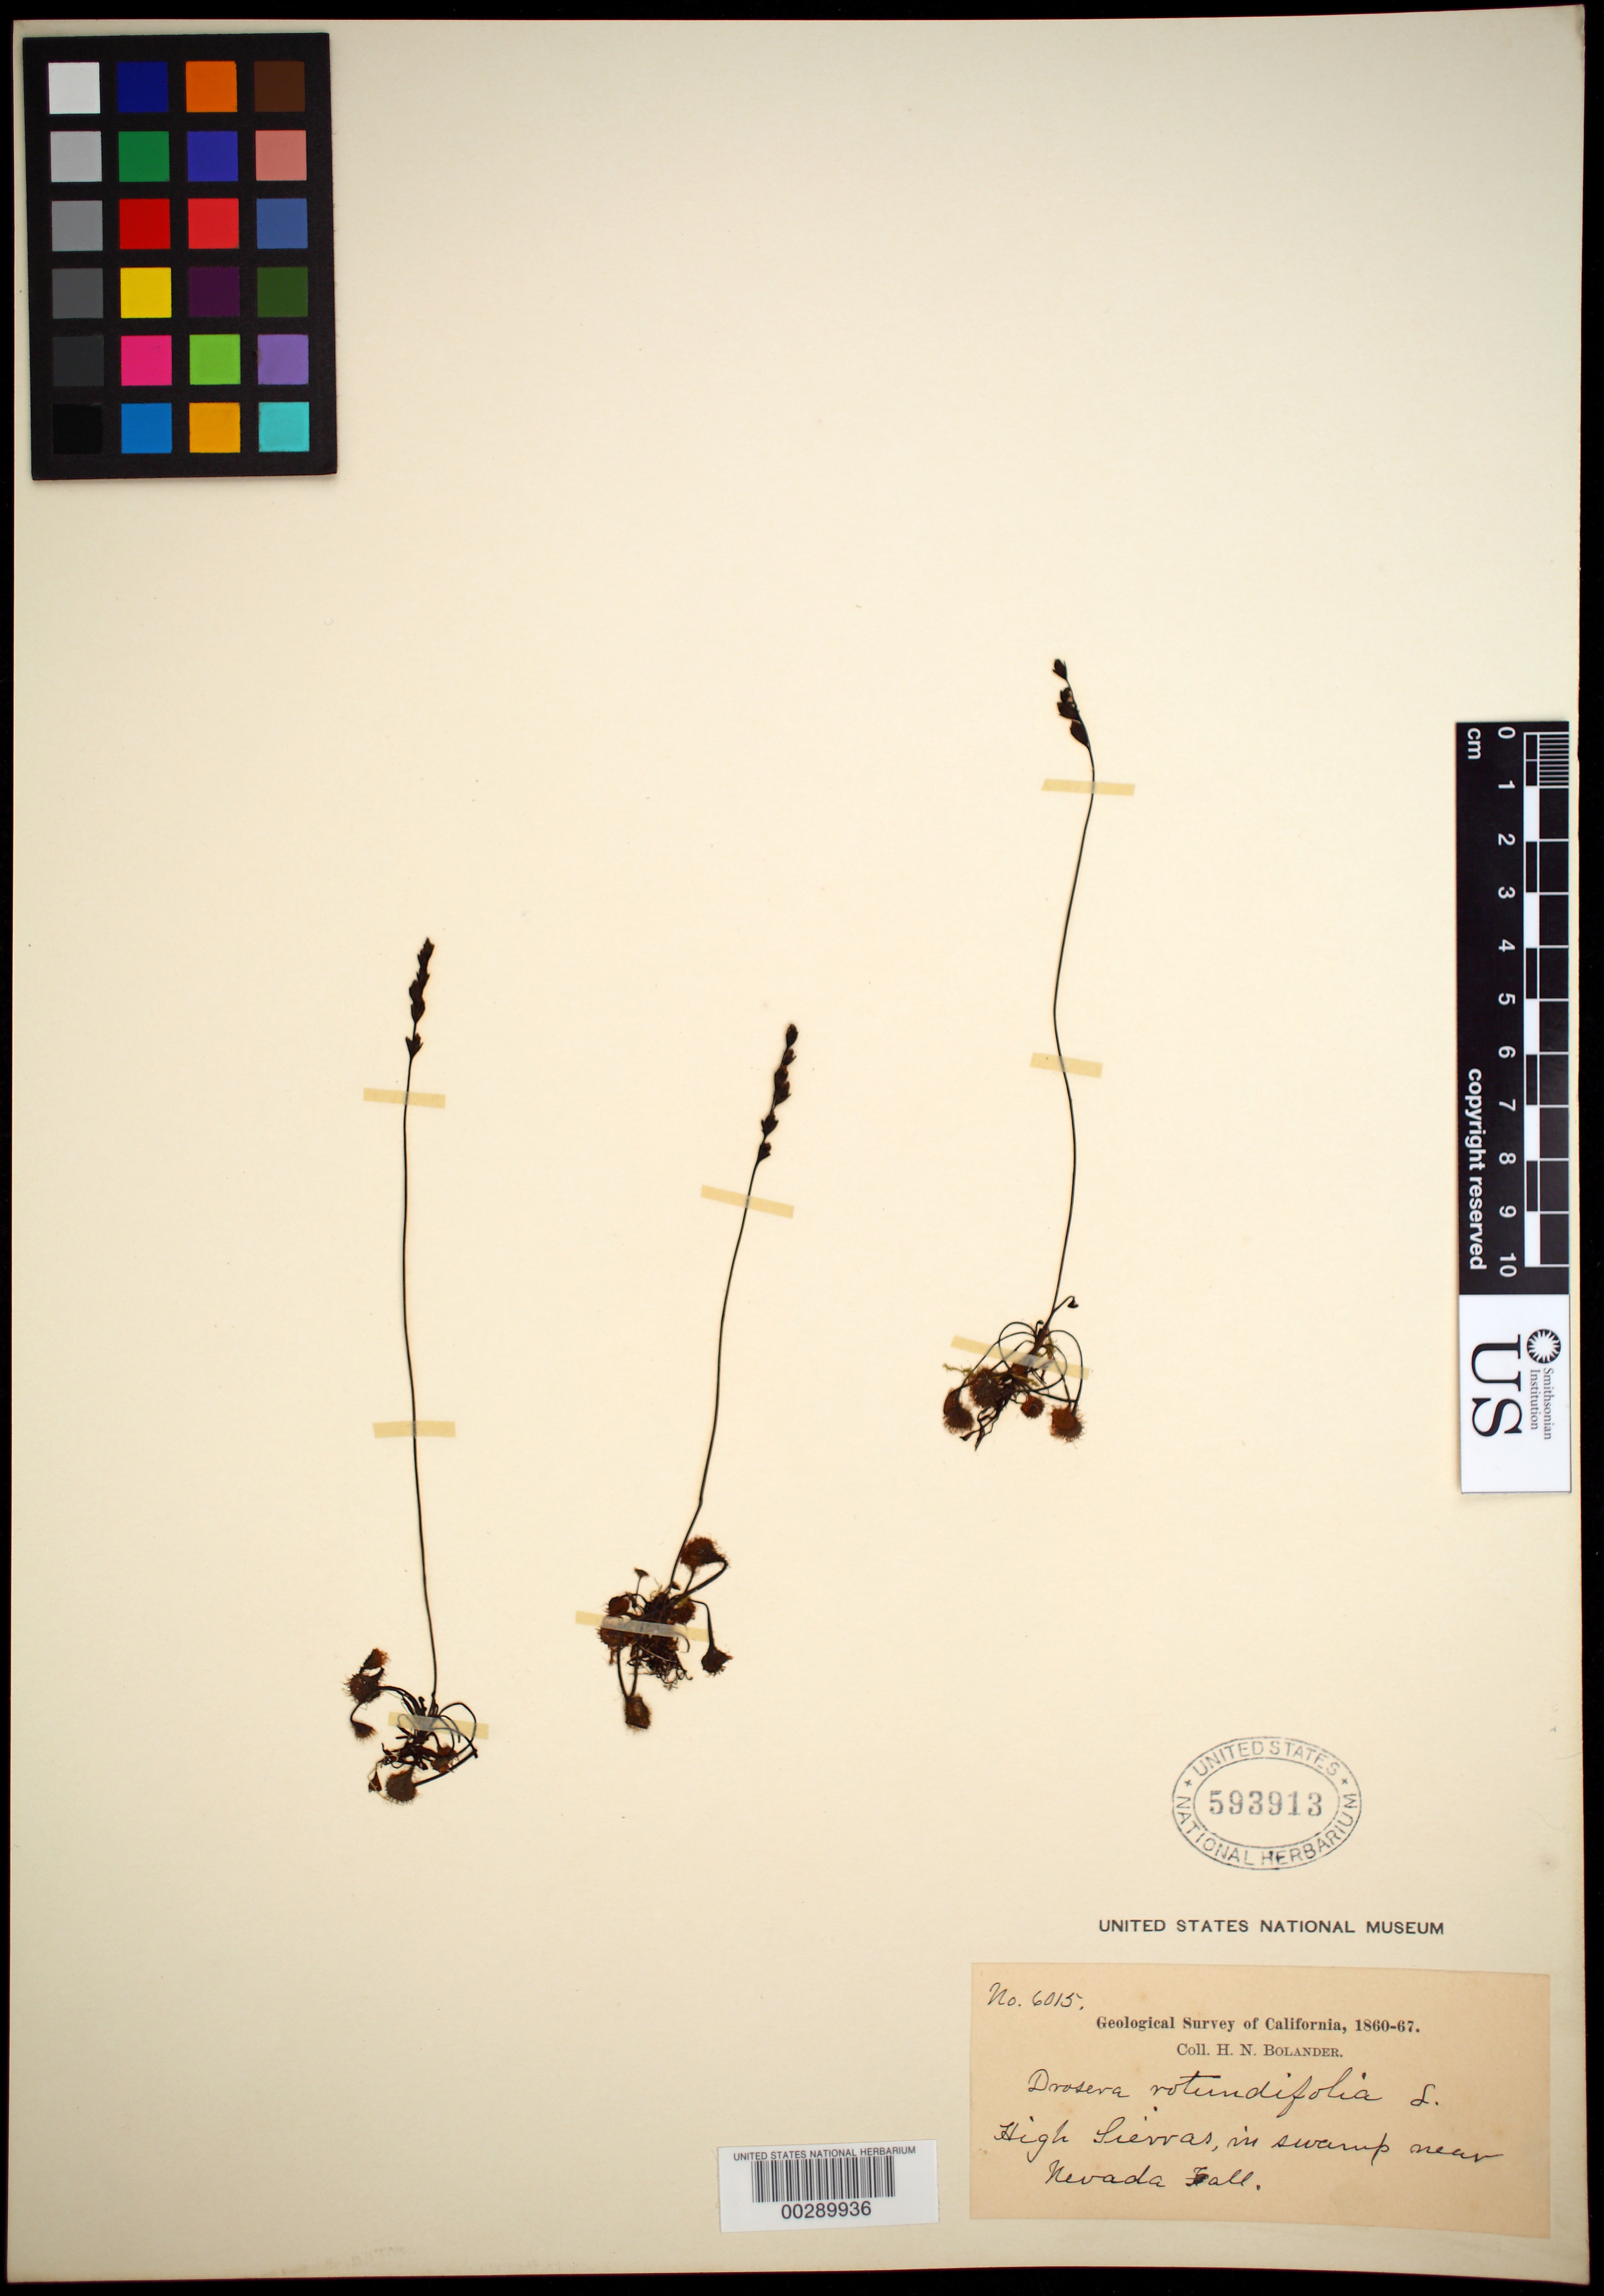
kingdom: Plantae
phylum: Tracheophyta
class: Magnoliopsida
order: Caryophyllales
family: Droseraceae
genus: Drosera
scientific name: Drosera rotundifolia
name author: L.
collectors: H. Bolander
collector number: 6015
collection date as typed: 1860 to -- -- 1867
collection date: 1860/1867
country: United States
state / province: California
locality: High sierras, near nevada fall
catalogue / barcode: US 593913